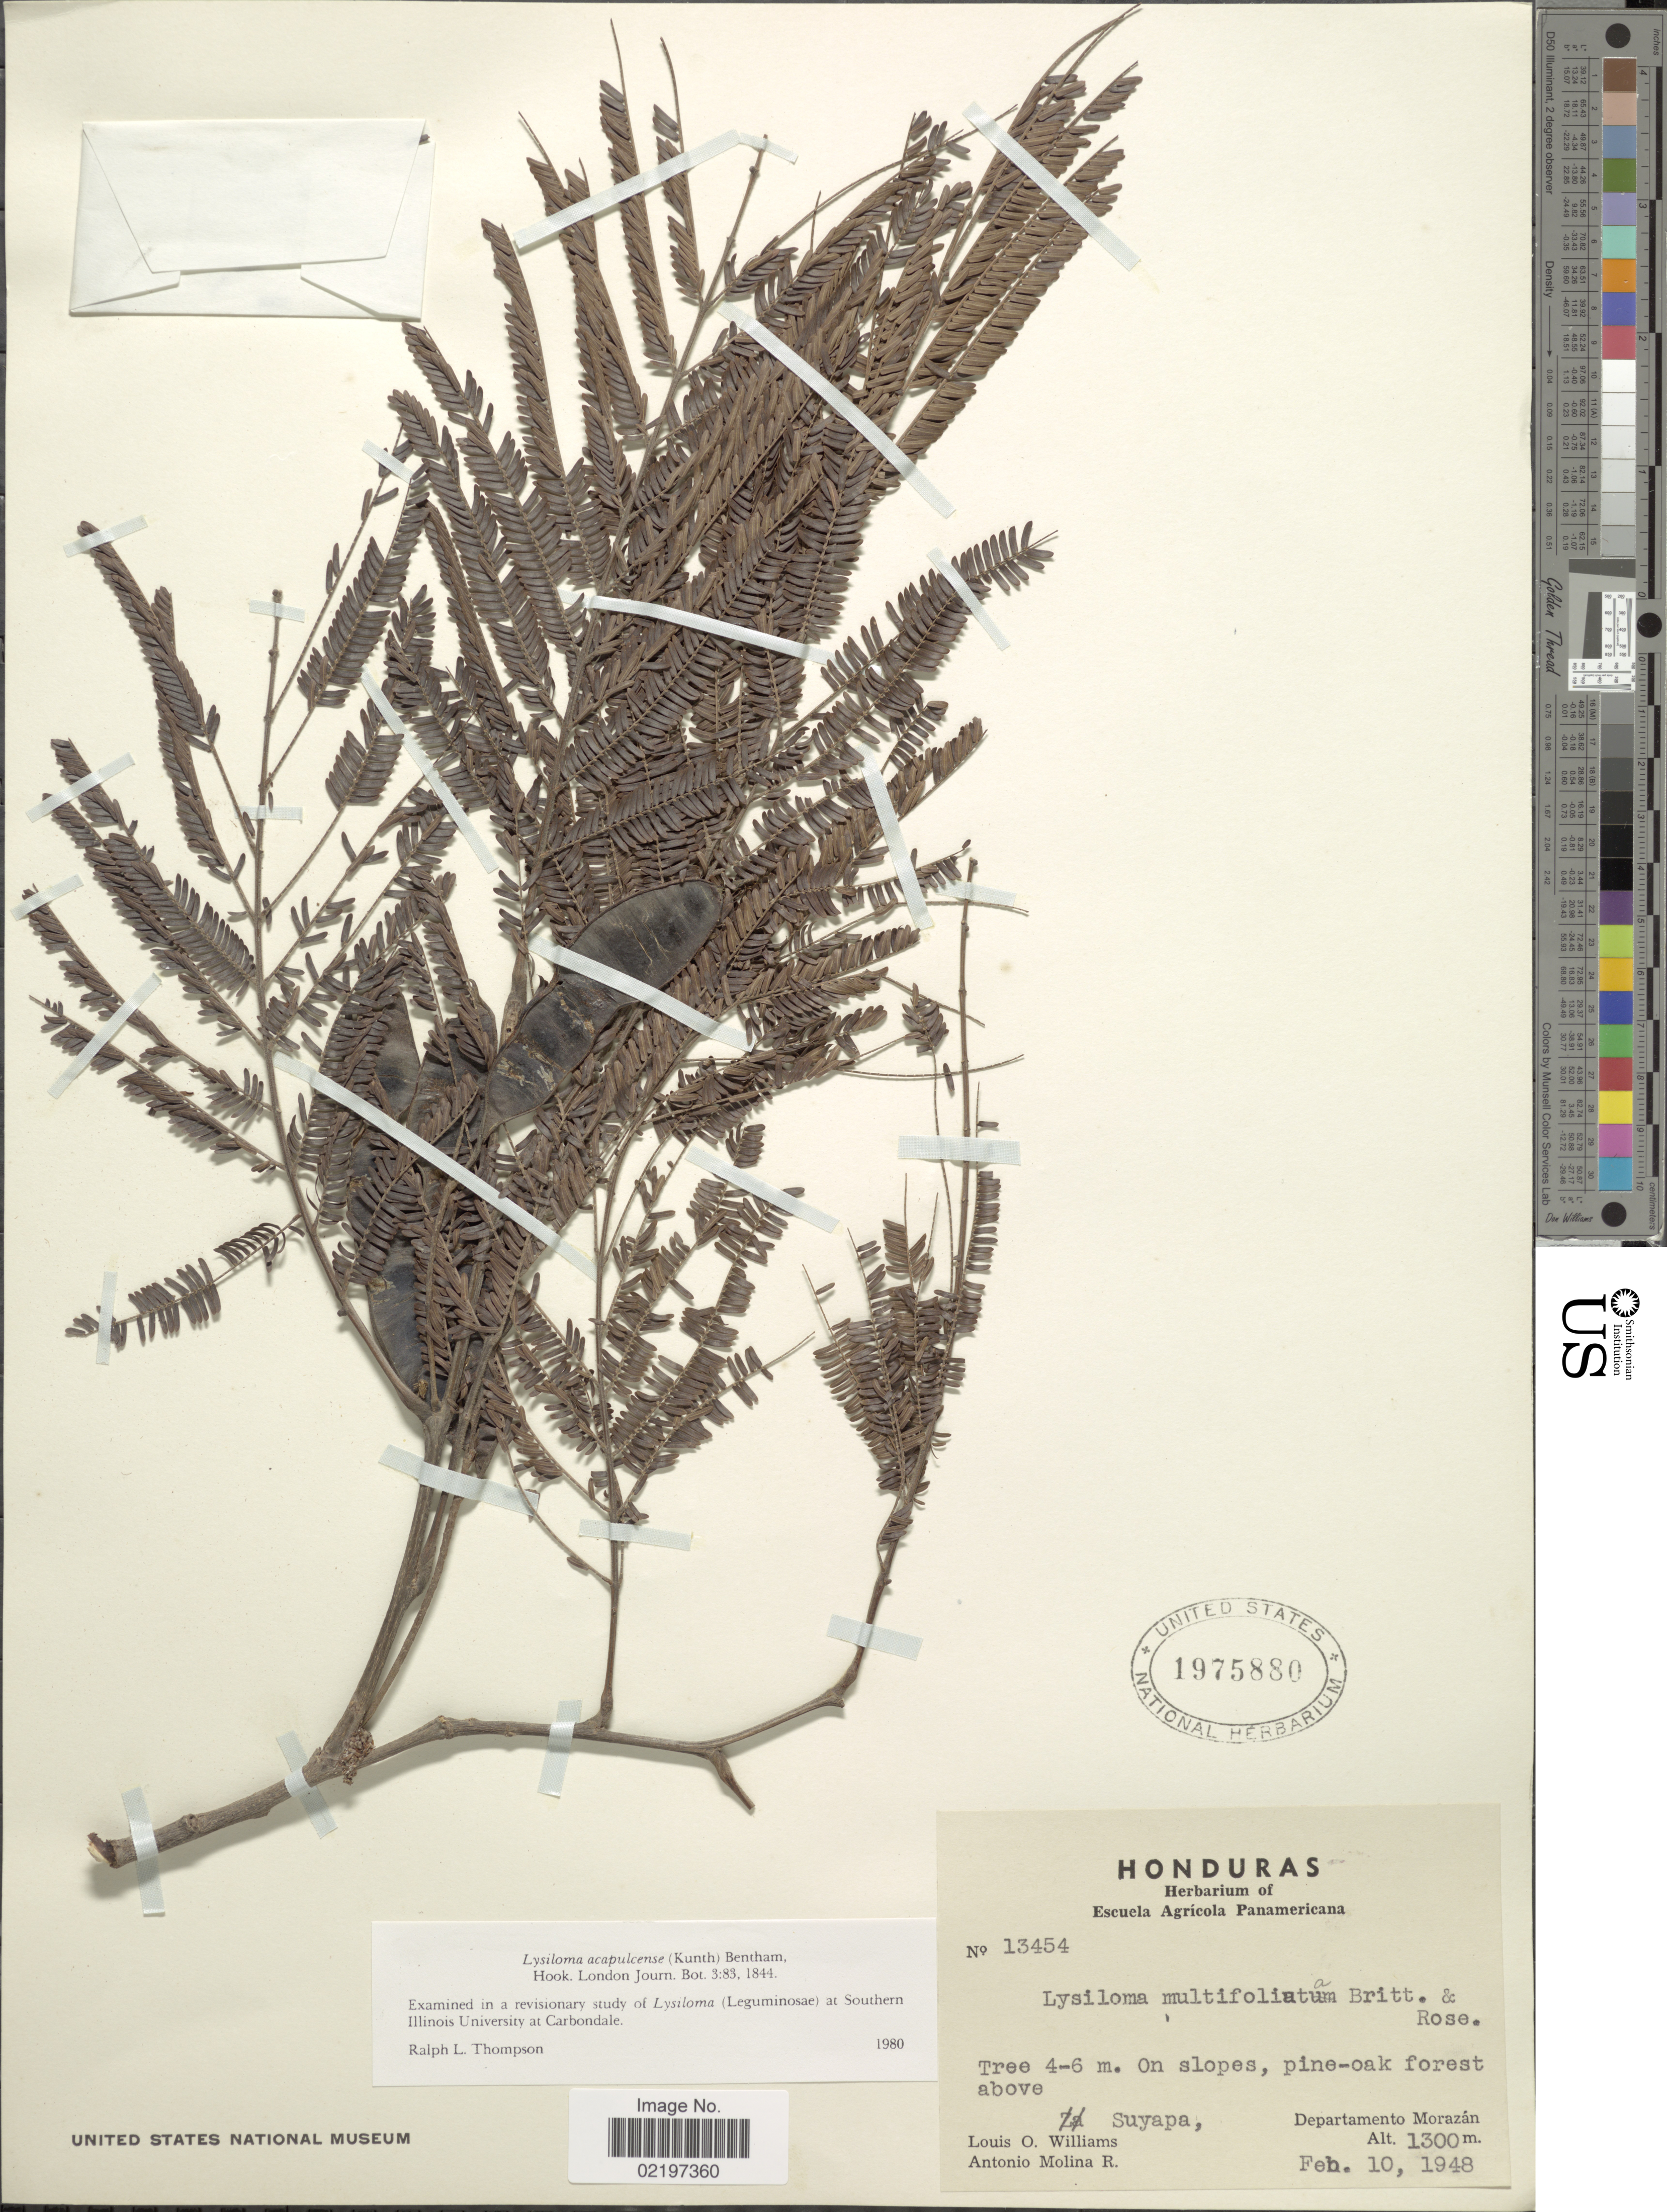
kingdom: Plantae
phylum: Tracheophyta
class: Magnoliopsida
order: Fabales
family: Fabaceae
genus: Lysiloma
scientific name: Lysiloma acapulcense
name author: (Kunth) Benth.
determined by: Thompson, R. L.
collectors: L. O. Williams & A. Molina R.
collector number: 13454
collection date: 1948-02-10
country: Honduras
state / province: Fco. Morazán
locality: On slopes, pine-oak forest above Surapa, Departamento Morazan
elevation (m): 1300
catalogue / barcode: US 1975880